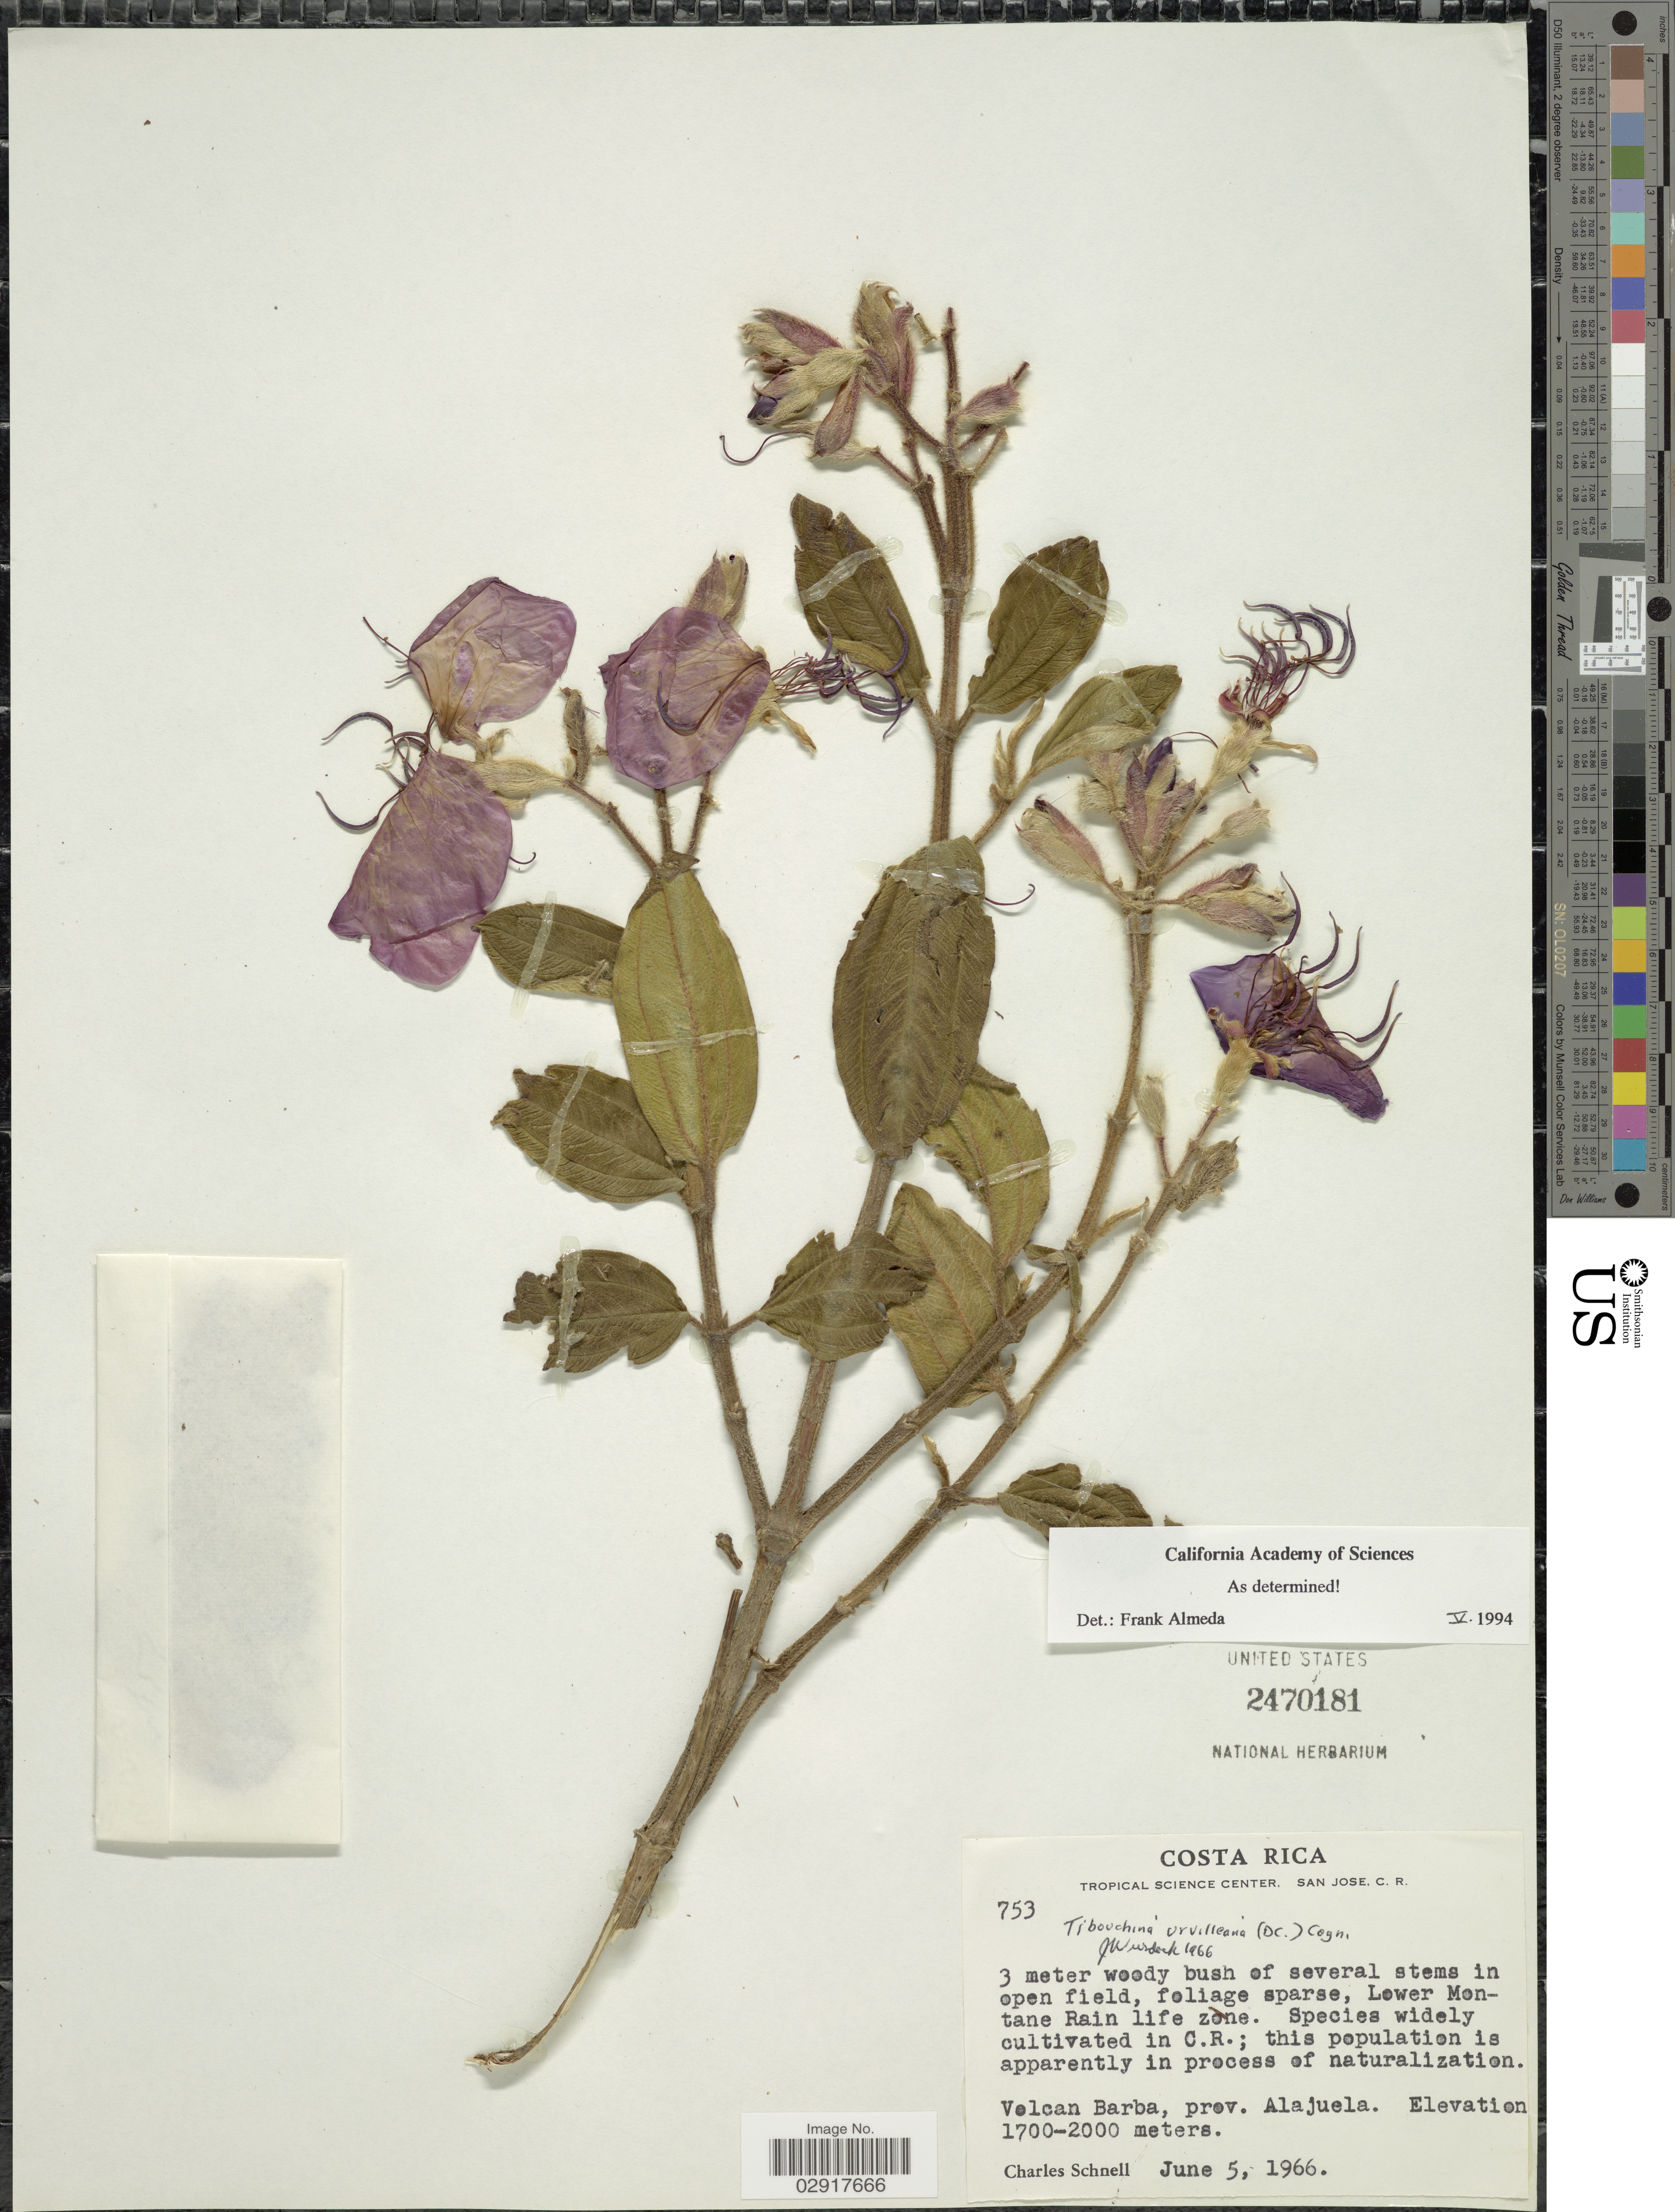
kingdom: Plantae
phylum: Tracheophyta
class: Magnoliopsida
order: Myrtales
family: Melastomataceae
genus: Pleroma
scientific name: Pleroma urvilleanum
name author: (DC.) P.J.F. Guim. & Michelang.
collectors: C. Schnell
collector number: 753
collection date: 1966-06-05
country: Costa Rica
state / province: Alajuela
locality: Tropical Science Center, San José, C. R. Cultivated in C. R. Volcan Barba, prov. Alajuela. [unsure placement]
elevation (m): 1700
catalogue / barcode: US 2470181